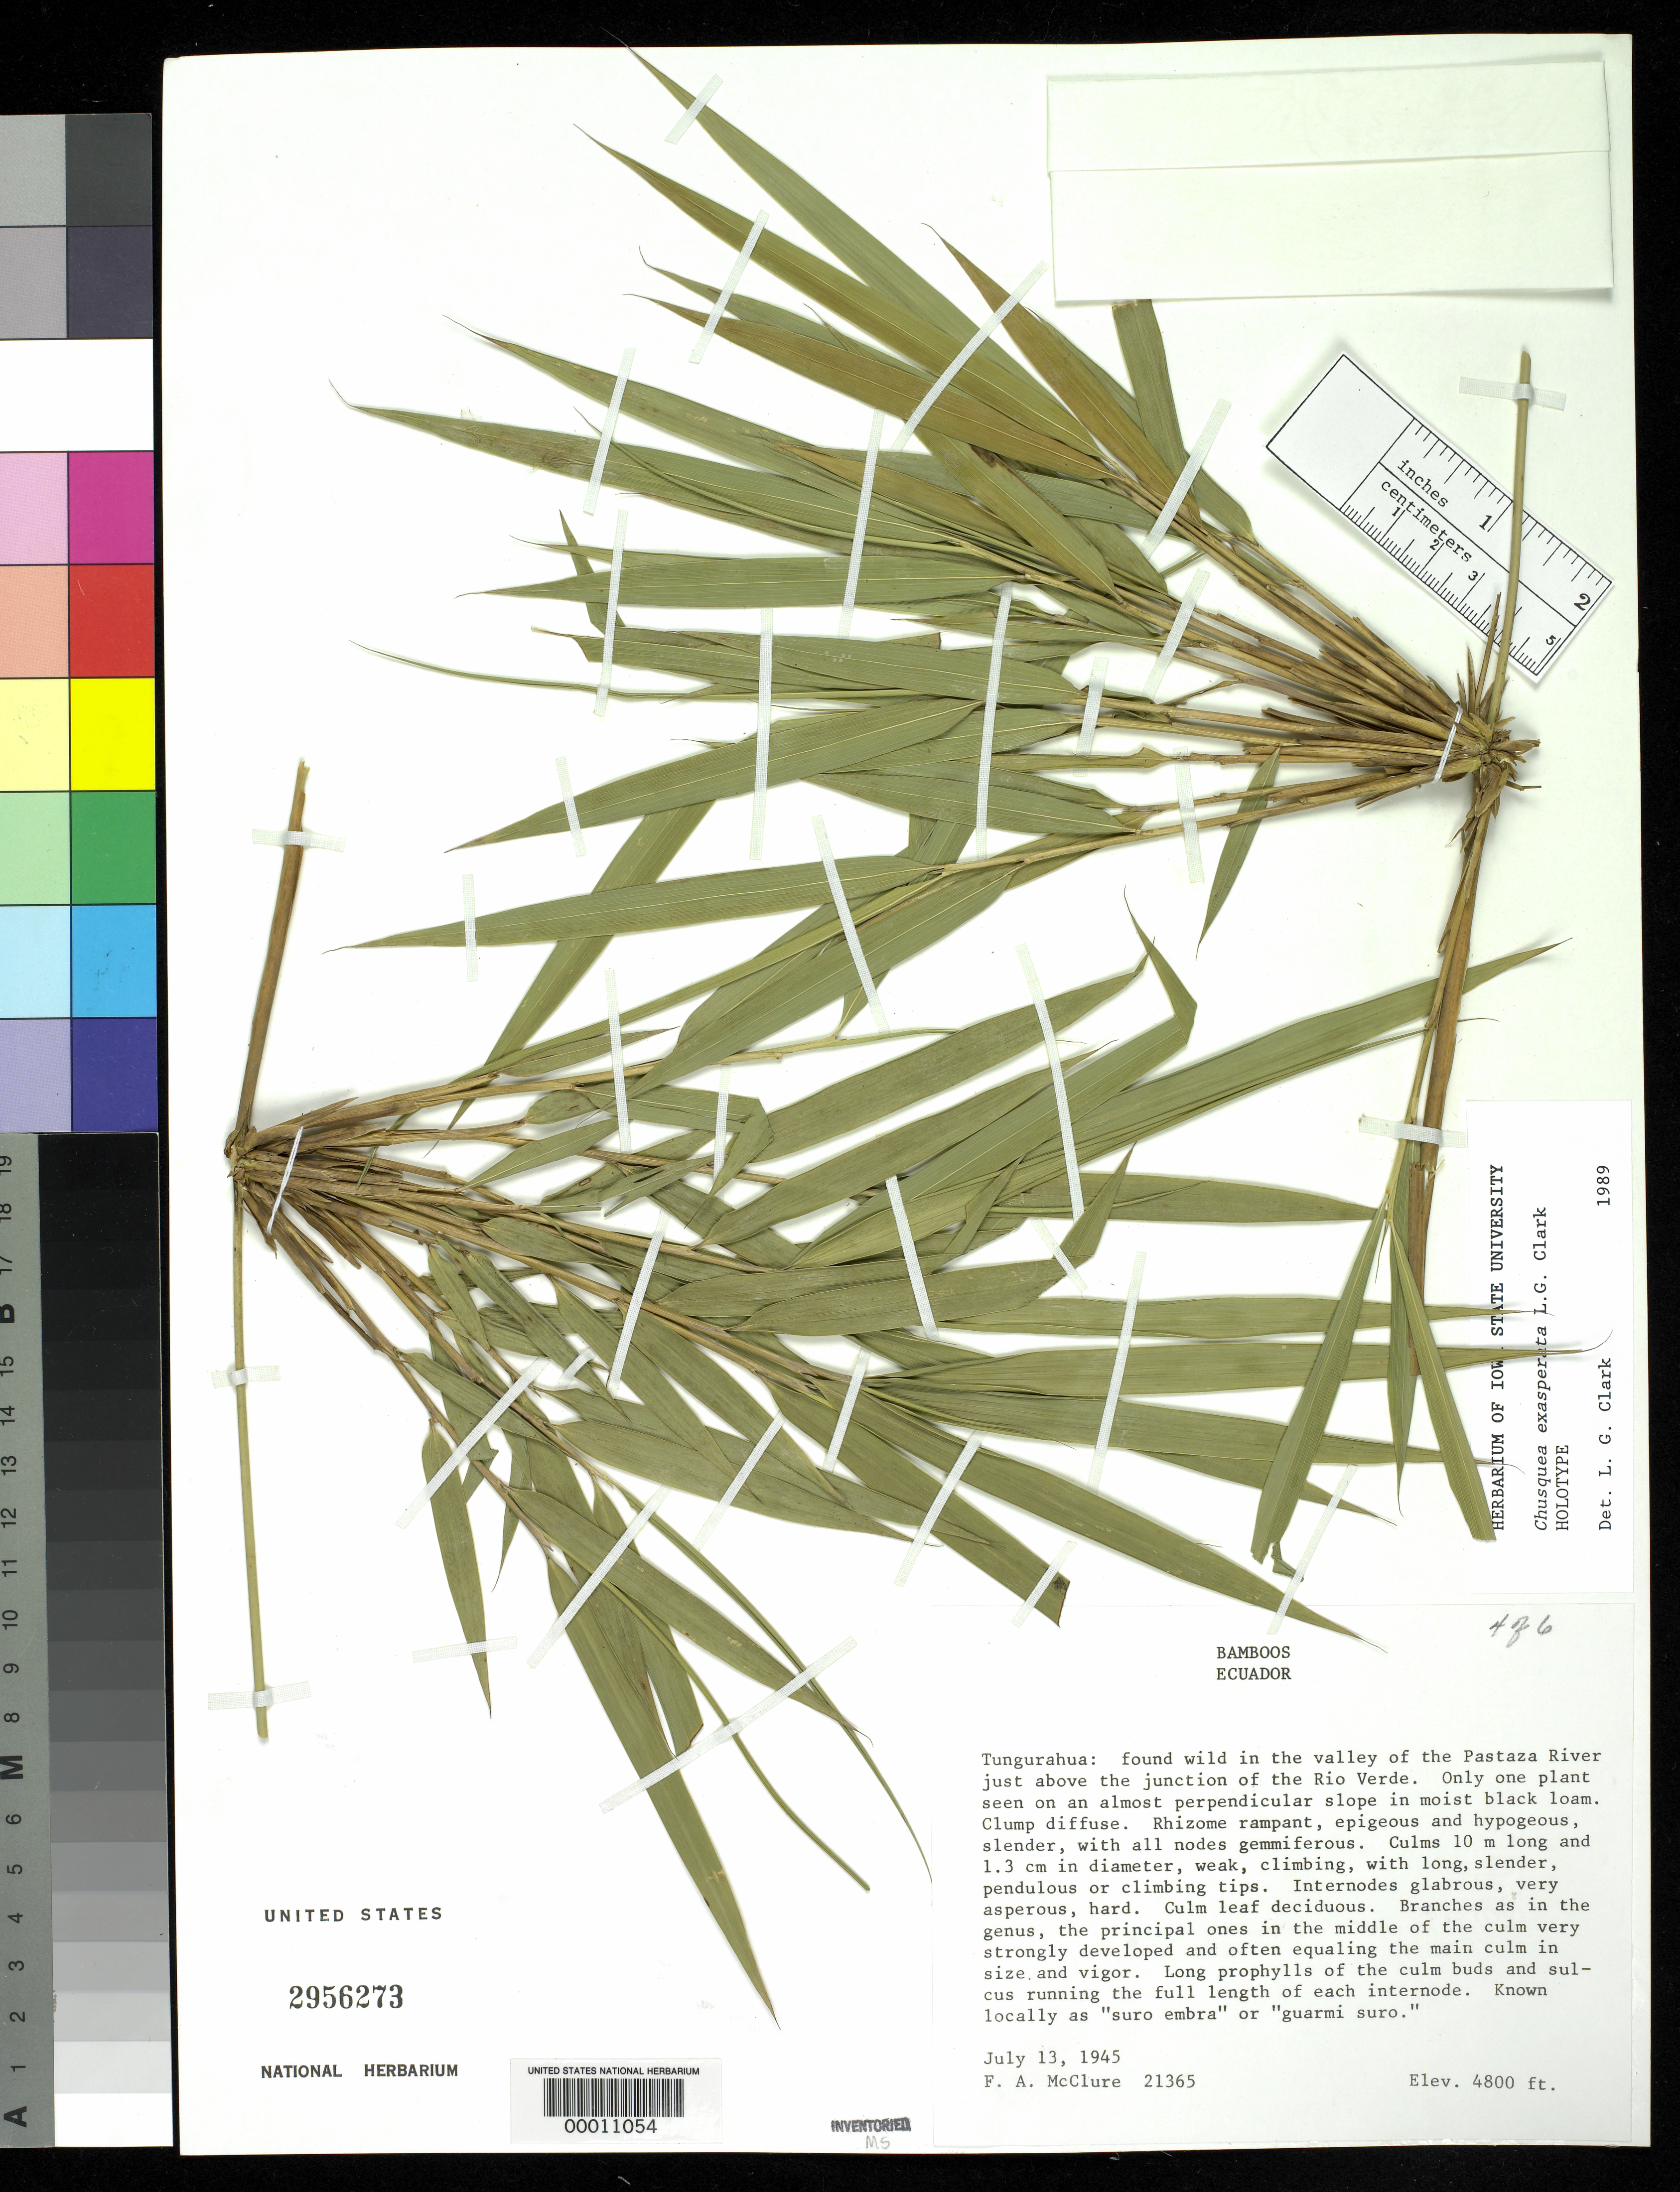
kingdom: Plantae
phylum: Tracheophyta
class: Liliopsida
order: Poales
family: Poaceae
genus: Chusquea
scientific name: Chusquea exasperata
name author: L.G. Clark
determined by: Clark, Lynn G., (ISC), Iowa State University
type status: Holotype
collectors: F. A. McClure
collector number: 21365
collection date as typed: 13 Jul 1945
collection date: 1945-07-13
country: Ecuador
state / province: Tungurahua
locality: Tungurahua: found wild in the valley of the Pastaza River just above the junction of the Rio Verde.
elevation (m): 1463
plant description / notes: Specimen mounted on 6 sheets.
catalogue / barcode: US 2956273